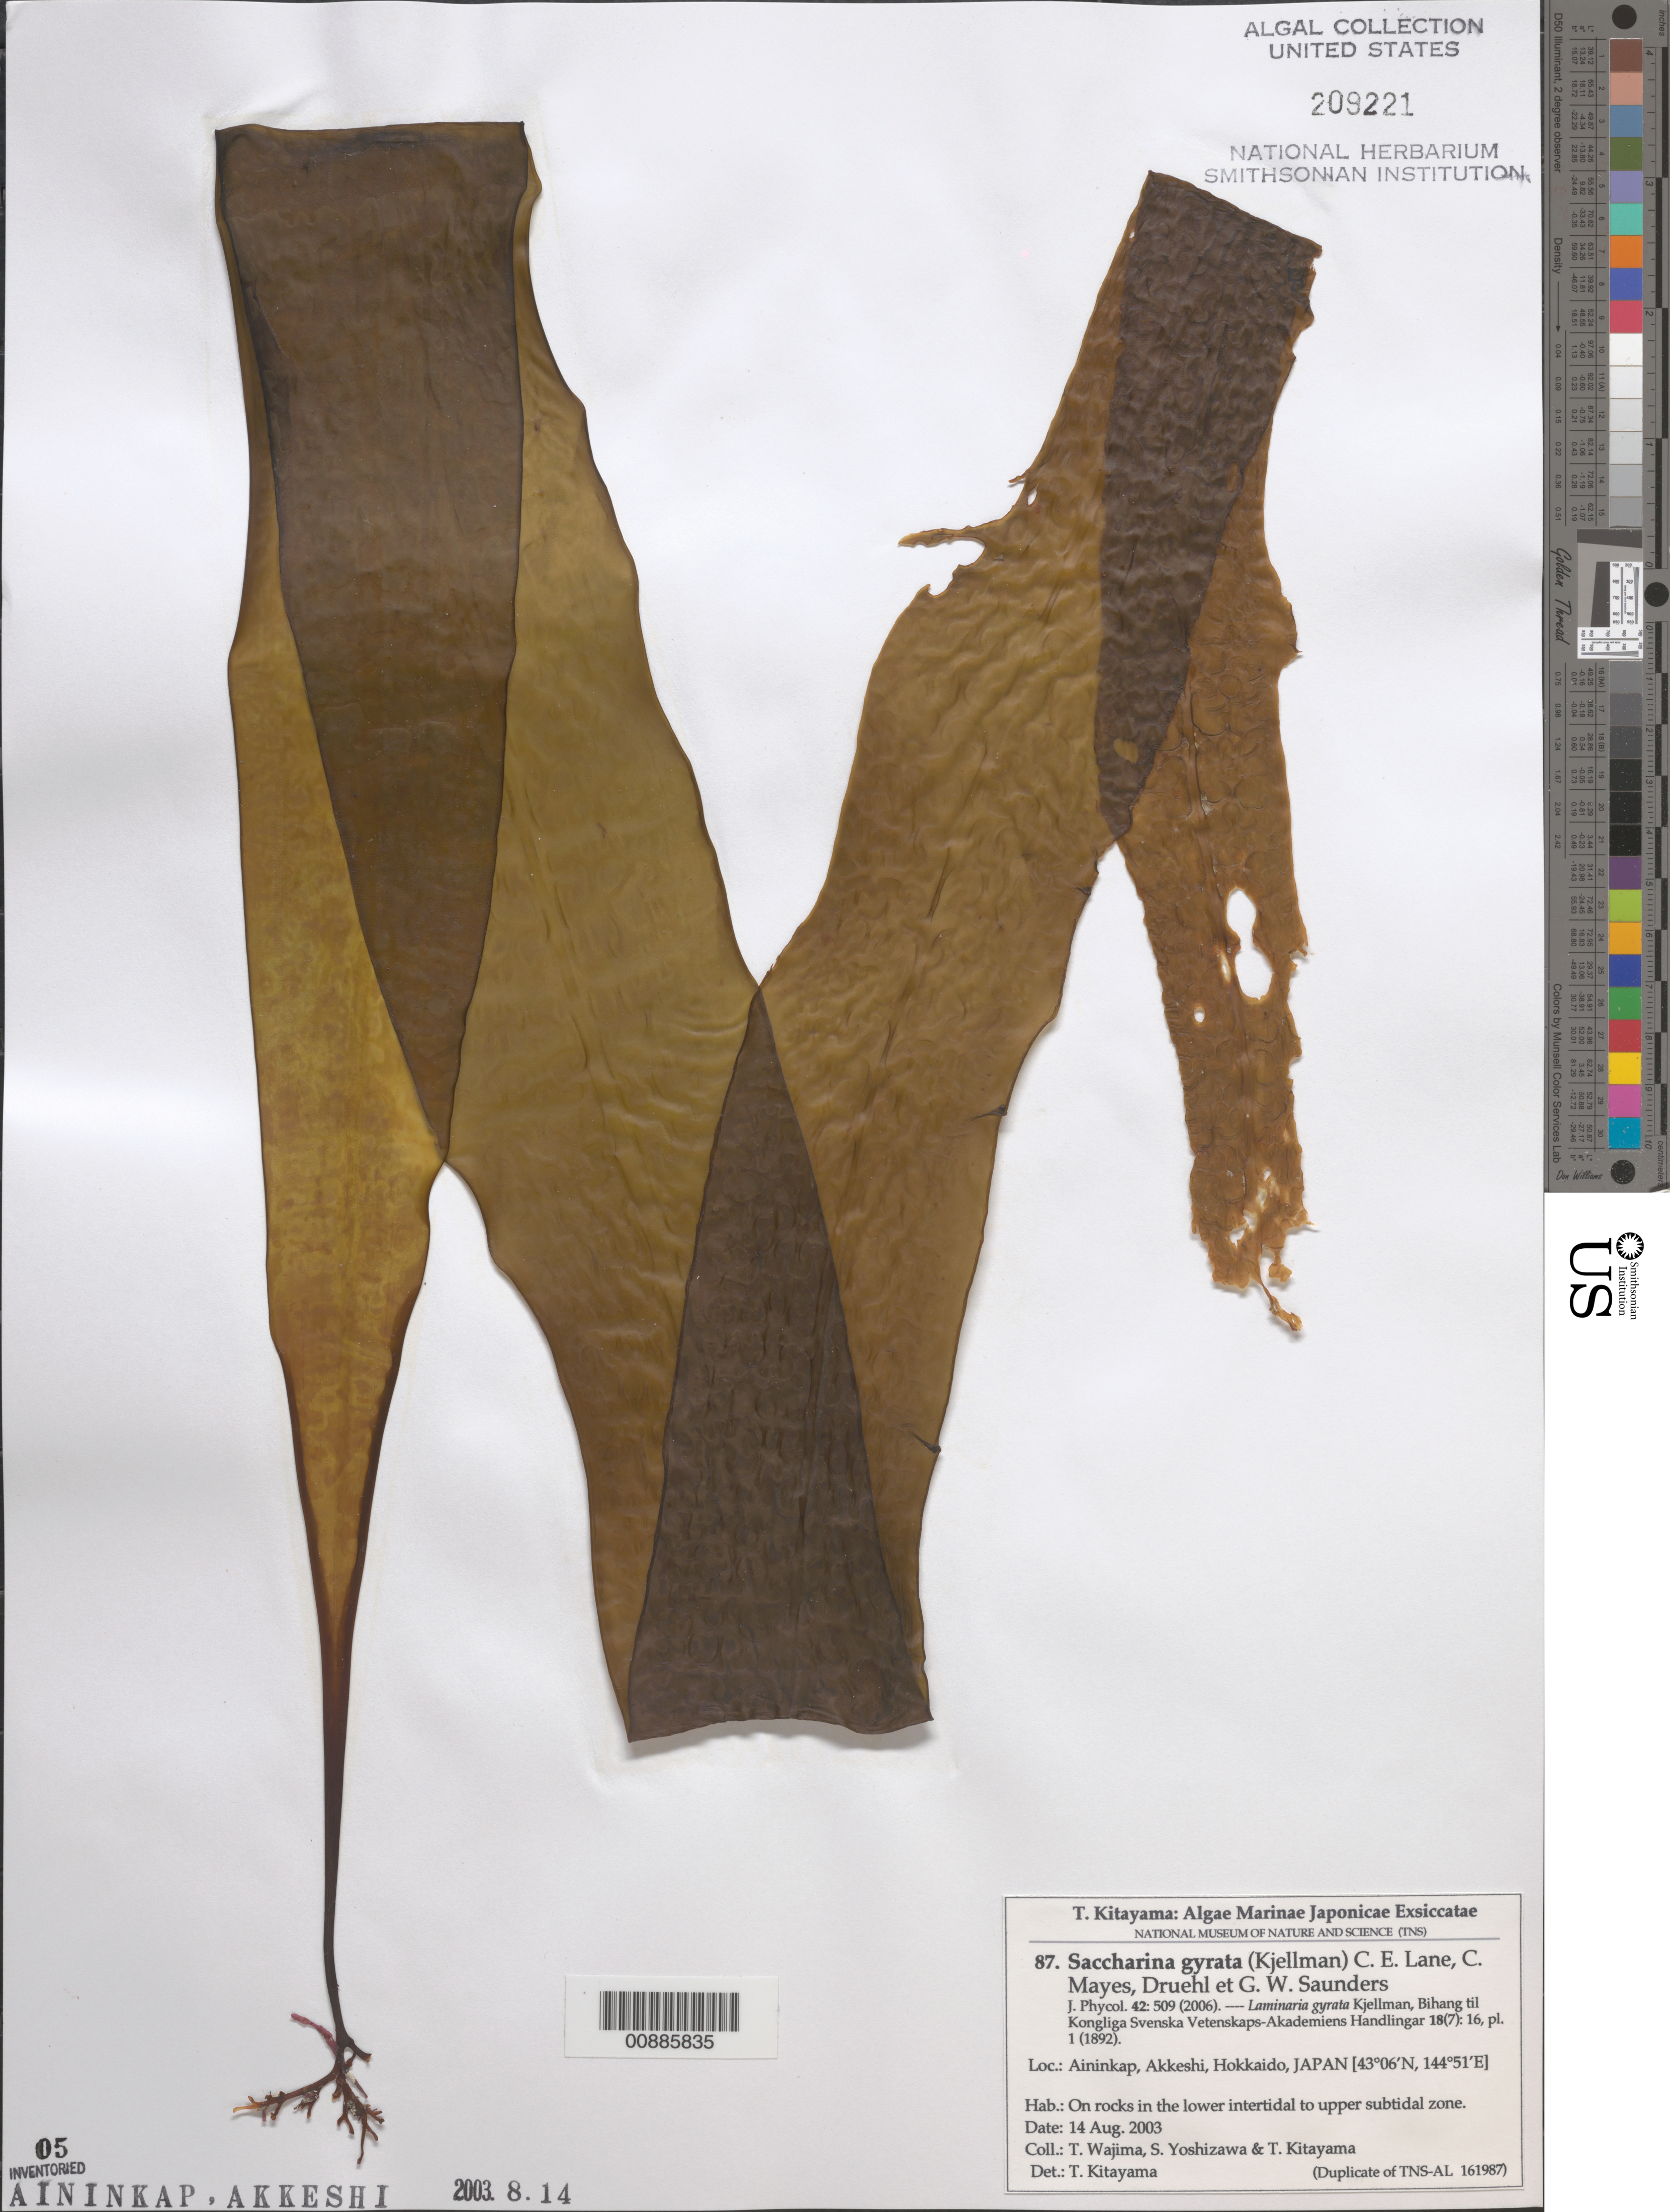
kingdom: Chromista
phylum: Ochrophyta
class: Phaeophyceae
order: Laminariales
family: Laminariaceae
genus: Saccharina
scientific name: Saccharina gyrata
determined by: Kitayama, T.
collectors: T. Wajima, S. Yoshizawa & T. Kitayama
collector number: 87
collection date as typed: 14 Aug 2003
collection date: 2003-08-14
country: Japan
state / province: Hokkaido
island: Hokkaido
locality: Aininkap, Akkeshi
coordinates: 43 06' N, 144 51' E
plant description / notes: Kitayama, T., Algae Marinae Japonicae Exsiccatae, Fasc. IV (Nos. 76-100)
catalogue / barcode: US 209221